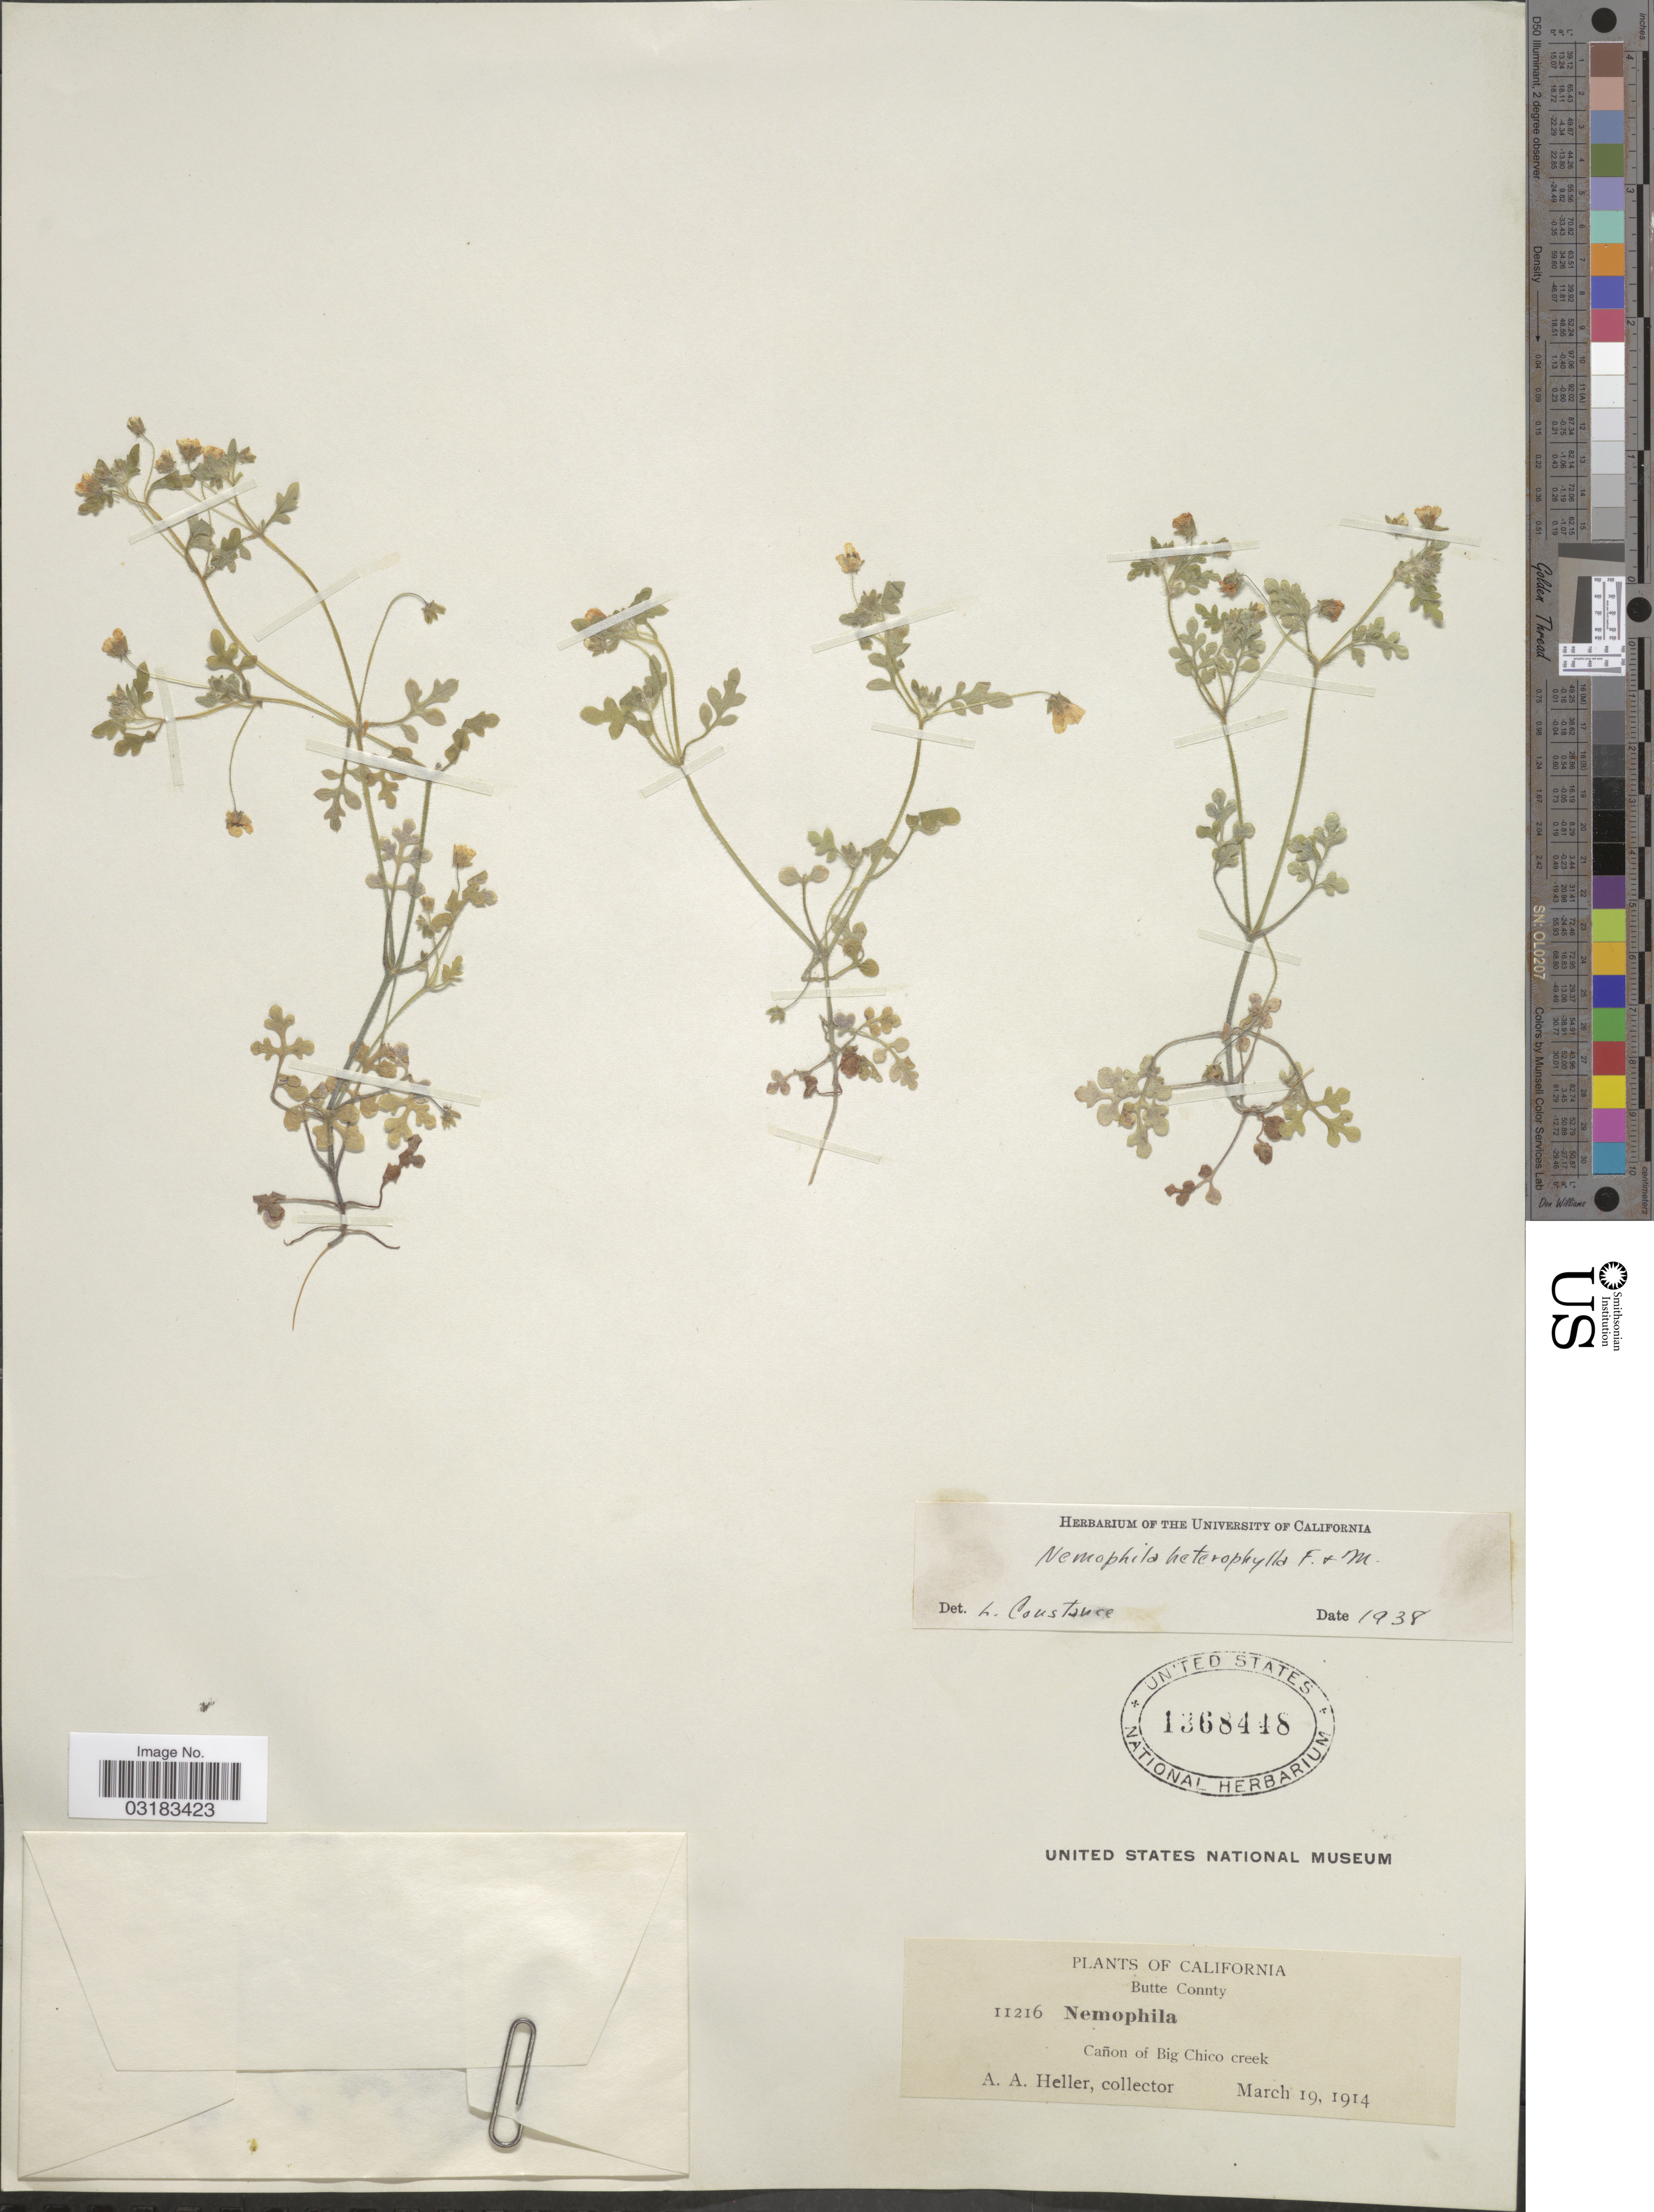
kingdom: Plantae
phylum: Tracheophyta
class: Magnoliopsida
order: Boraginales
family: Hydrophyllaceae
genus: Nemophila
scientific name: Nemophila heterophylla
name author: Fisch. & C.A. Mey.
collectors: A. A. Heller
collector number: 11216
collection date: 1914-03-19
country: United States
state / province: California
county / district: Butte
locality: Butte County. Cañon of Big Chico creek.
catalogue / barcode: US 1368448